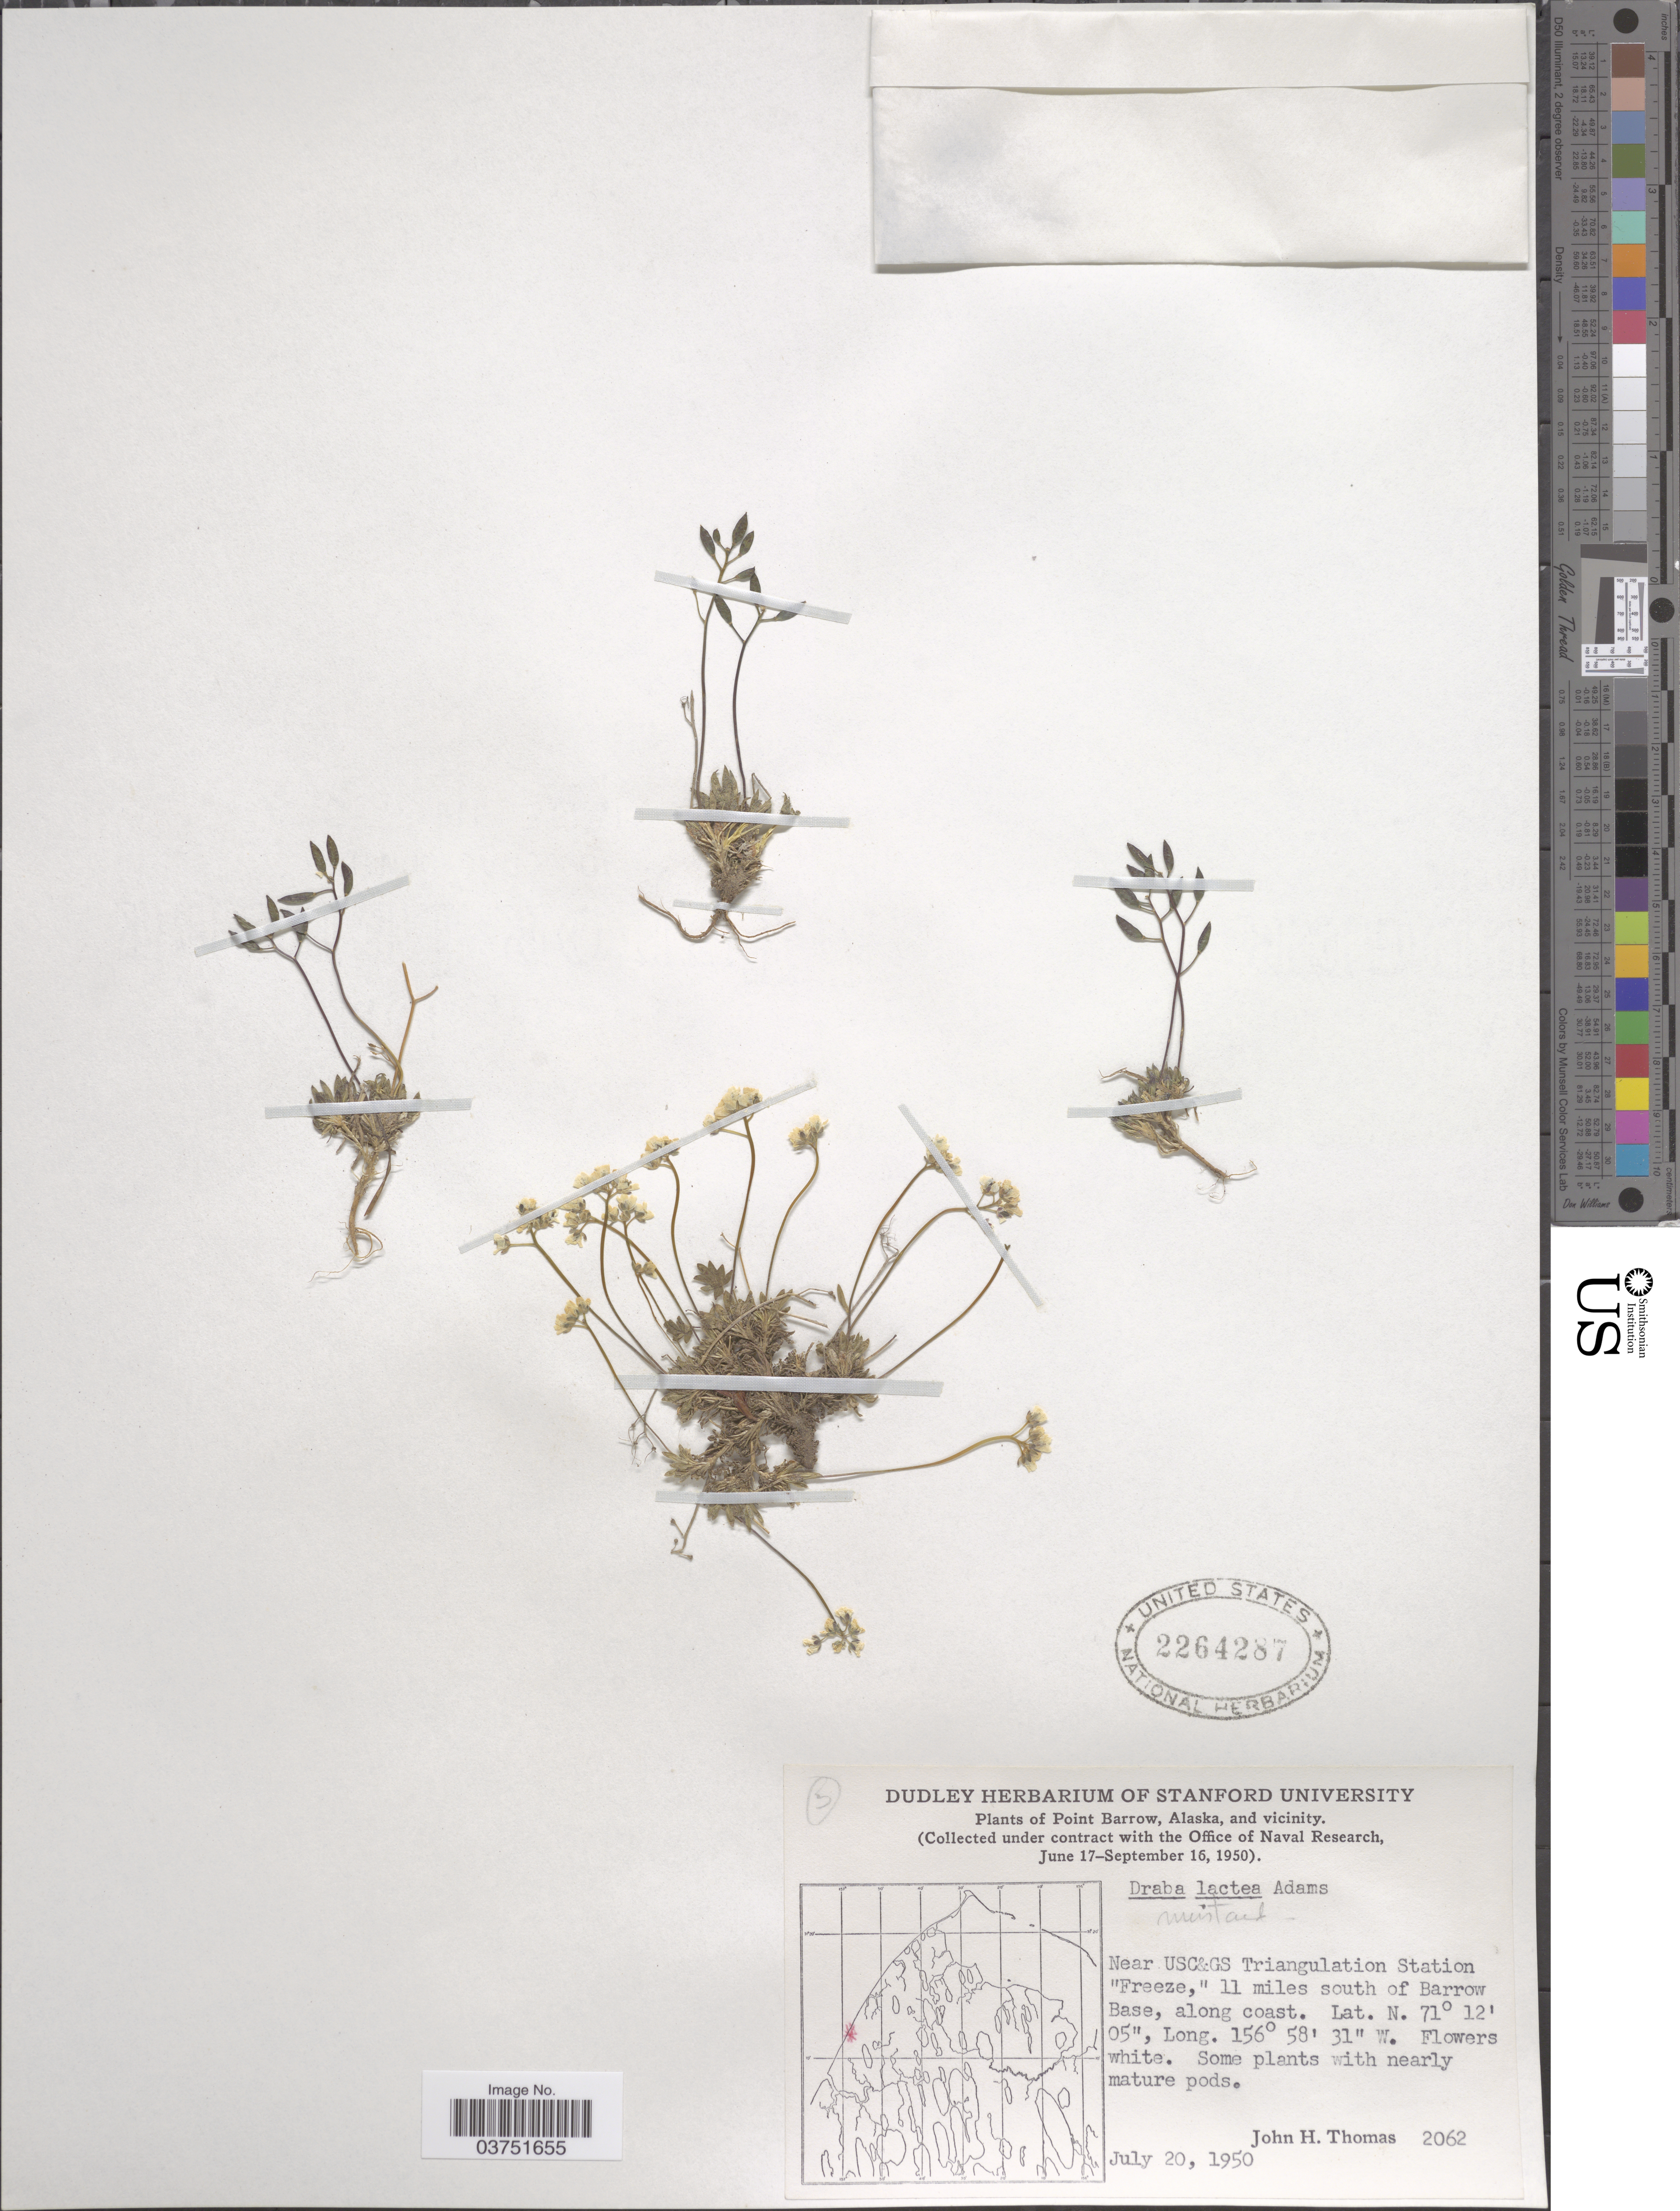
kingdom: Plantae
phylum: Tracheophyta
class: Magnoliopsida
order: Brassicales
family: Brassicaceae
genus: Draba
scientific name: Draba lactea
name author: Adams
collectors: J. H. Thomas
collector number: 2062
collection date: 1950-07-20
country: United States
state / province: Alaska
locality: Point Barrow and vicinity. Near USC&GS Triangulation Station "Freeze," 11 miles south of Barrow Base, along coast.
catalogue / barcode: US 2264287